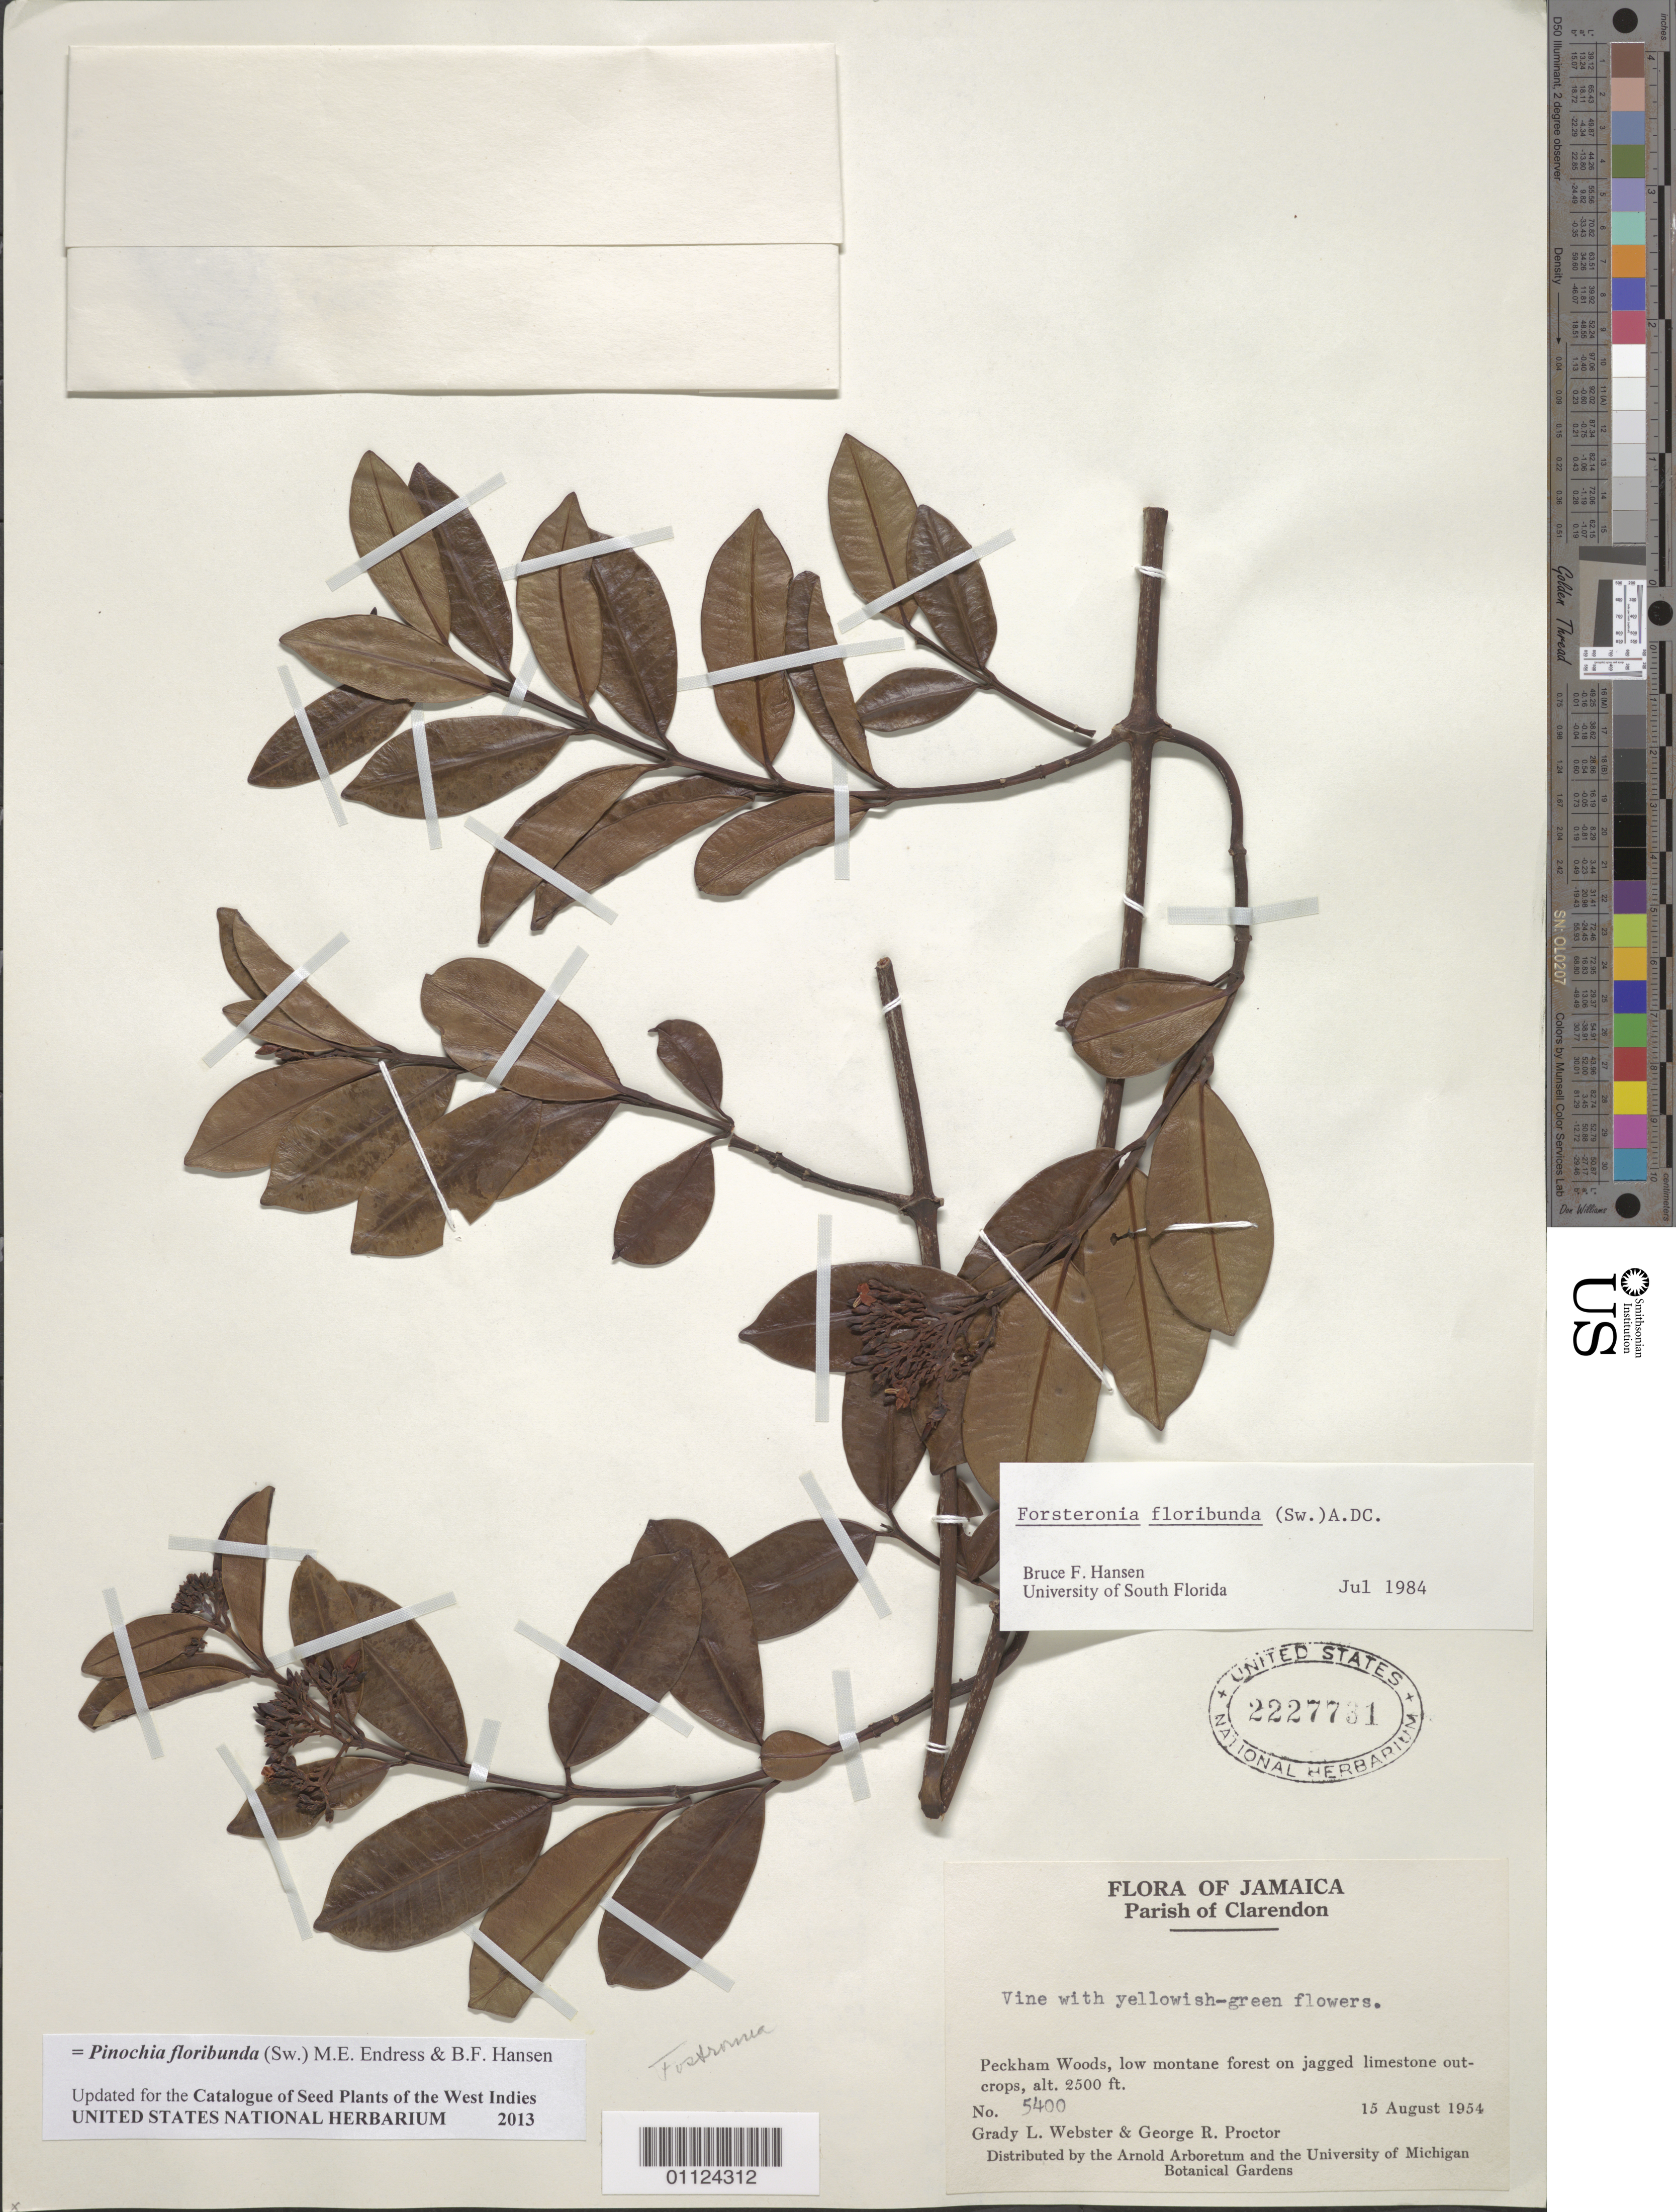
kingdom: Plantae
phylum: Tracheophyta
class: Magnoliopsida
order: Gentianales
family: Apocynaceae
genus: Pinochia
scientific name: Pinochia floribunda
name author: (Sw.) M.E. Endress & B.F. Hansen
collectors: G. L. Webster & G. R. Proctor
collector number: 5400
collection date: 1954-08-15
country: Jamaica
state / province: Clarendon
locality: Peckham Woods.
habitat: Low montane forest on jagged limestone outcrops.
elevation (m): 762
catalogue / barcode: US 2227731